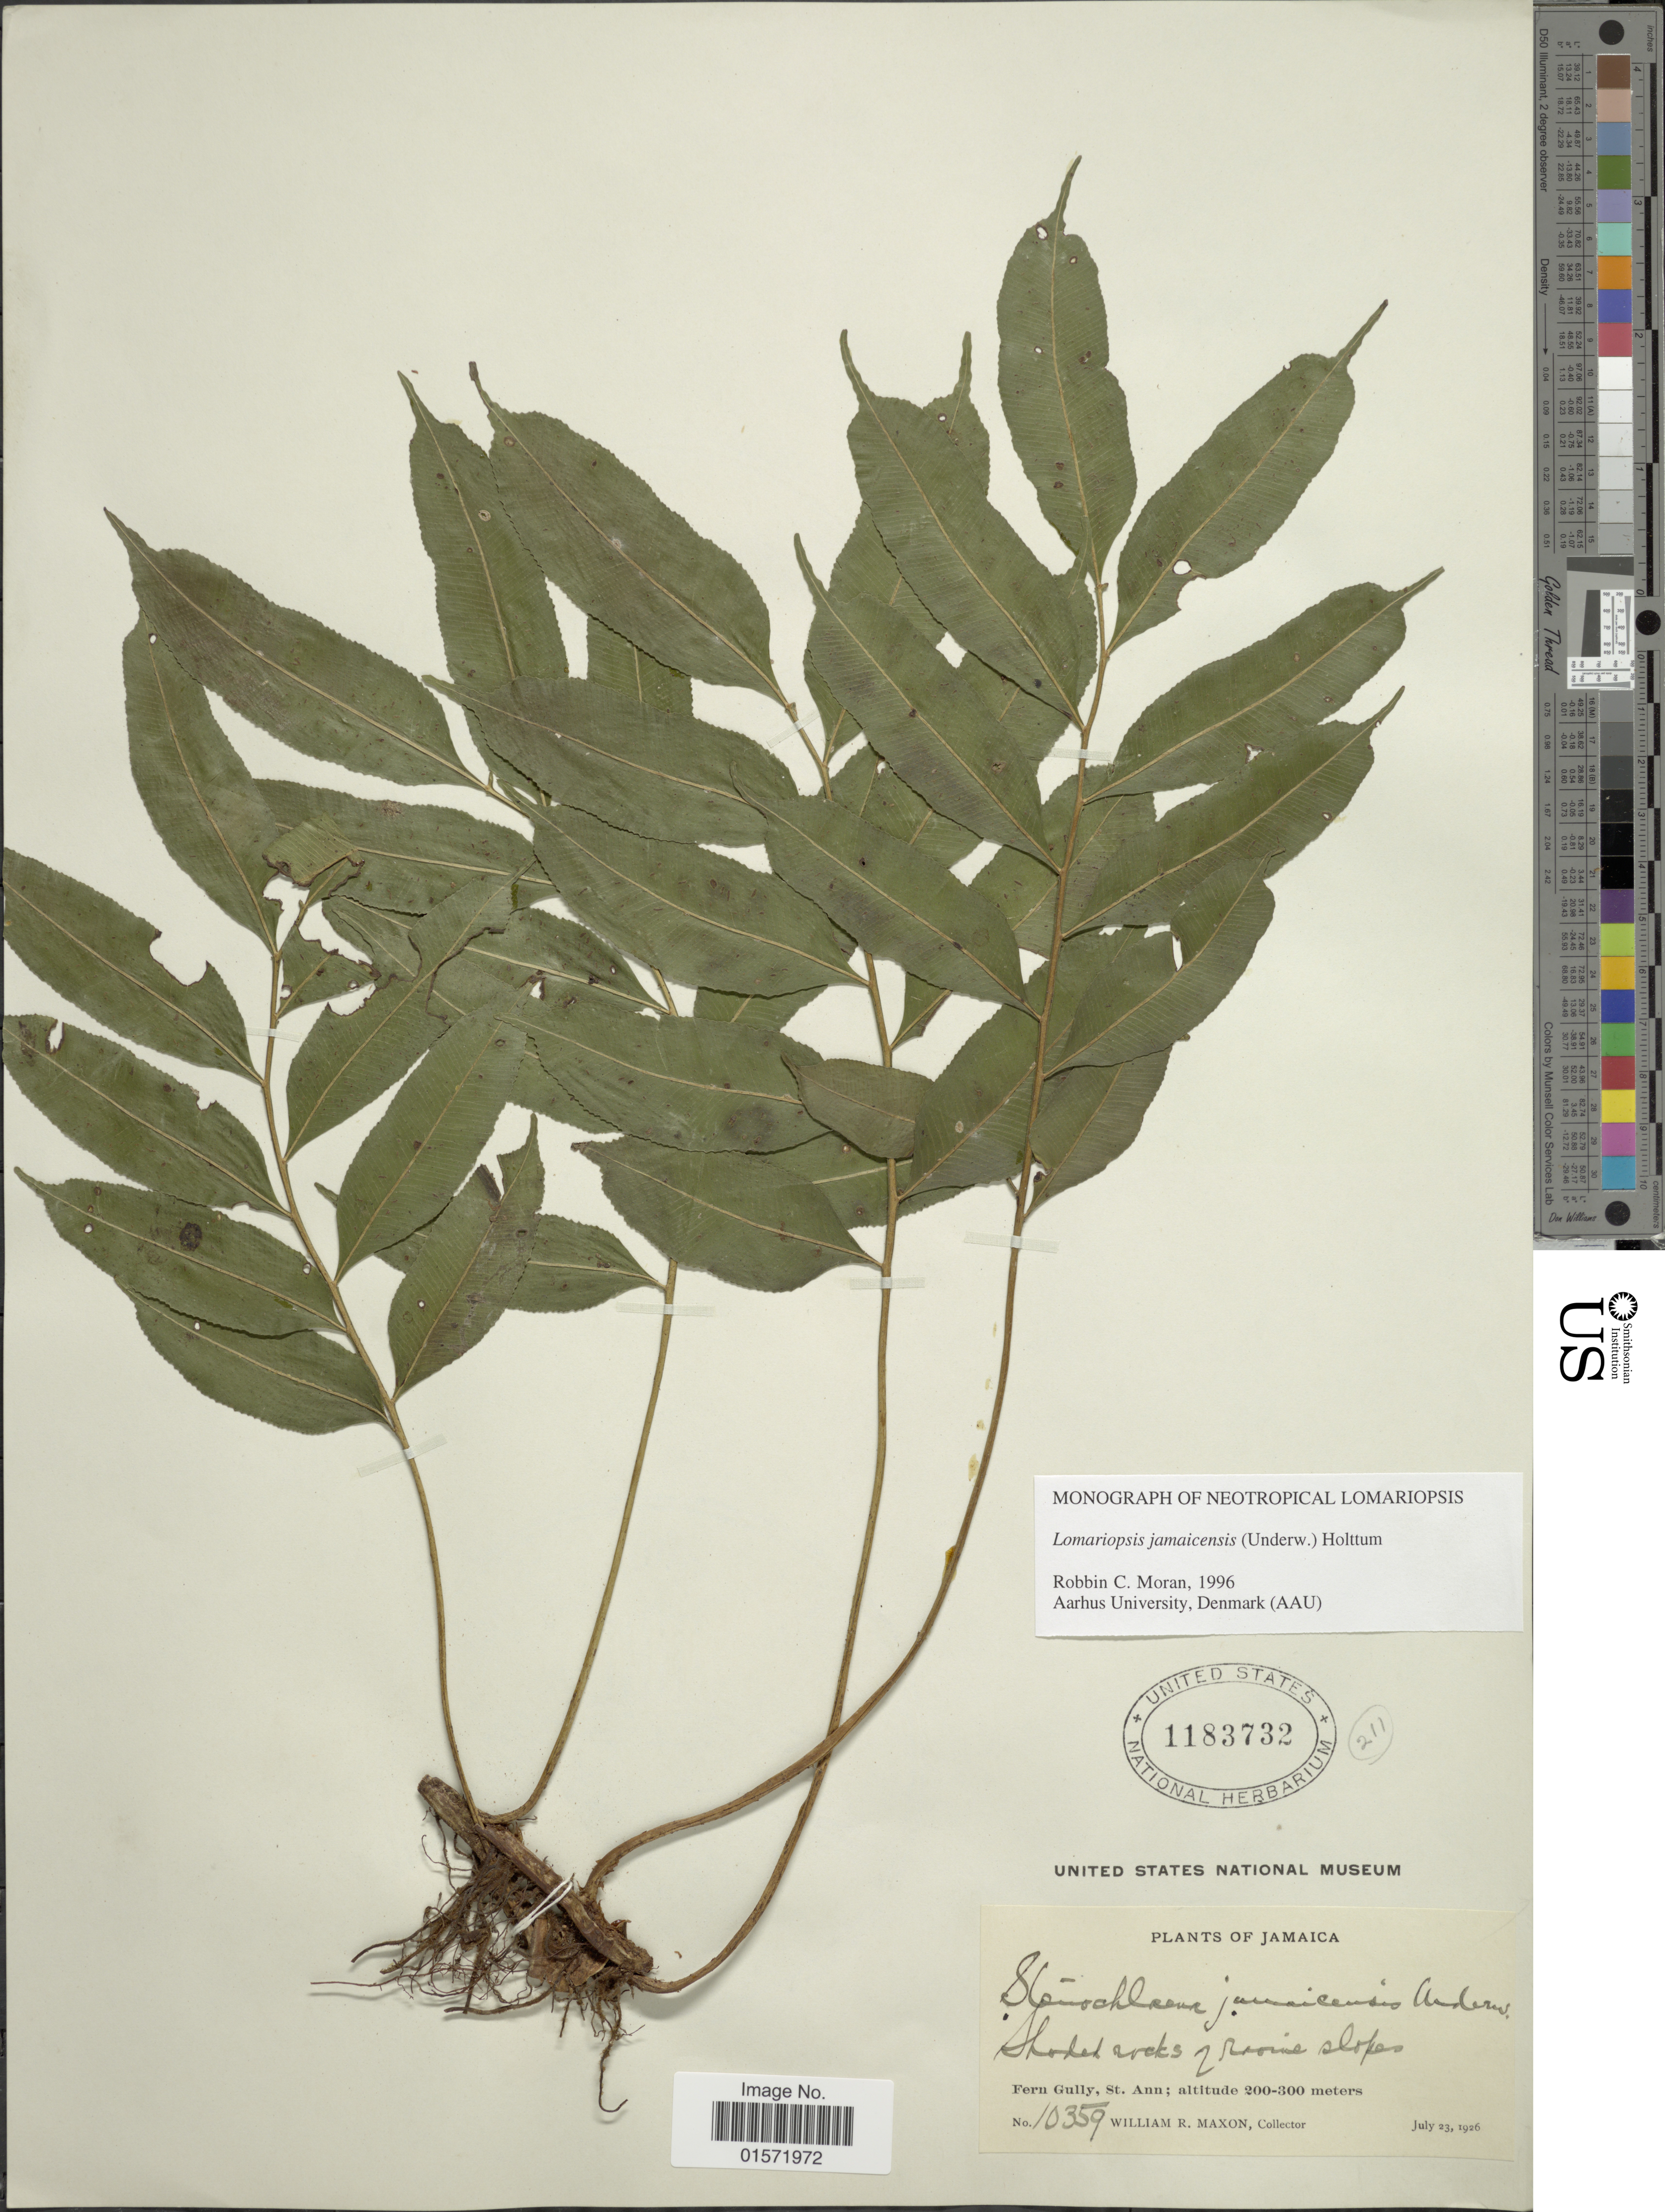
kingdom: Plantae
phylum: Tracheophyta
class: Polypodiopsida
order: Polypodiales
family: Lomariopsidaceae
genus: Lomariopsis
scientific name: Lomariopsis jamaicensis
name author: (Underw.) Holttum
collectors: W. R. Maxon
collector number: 10359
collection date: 1926-07-23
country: Jamaica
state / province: Saint Ann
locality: Fern Gully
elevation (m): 200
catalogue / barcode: US 1183732